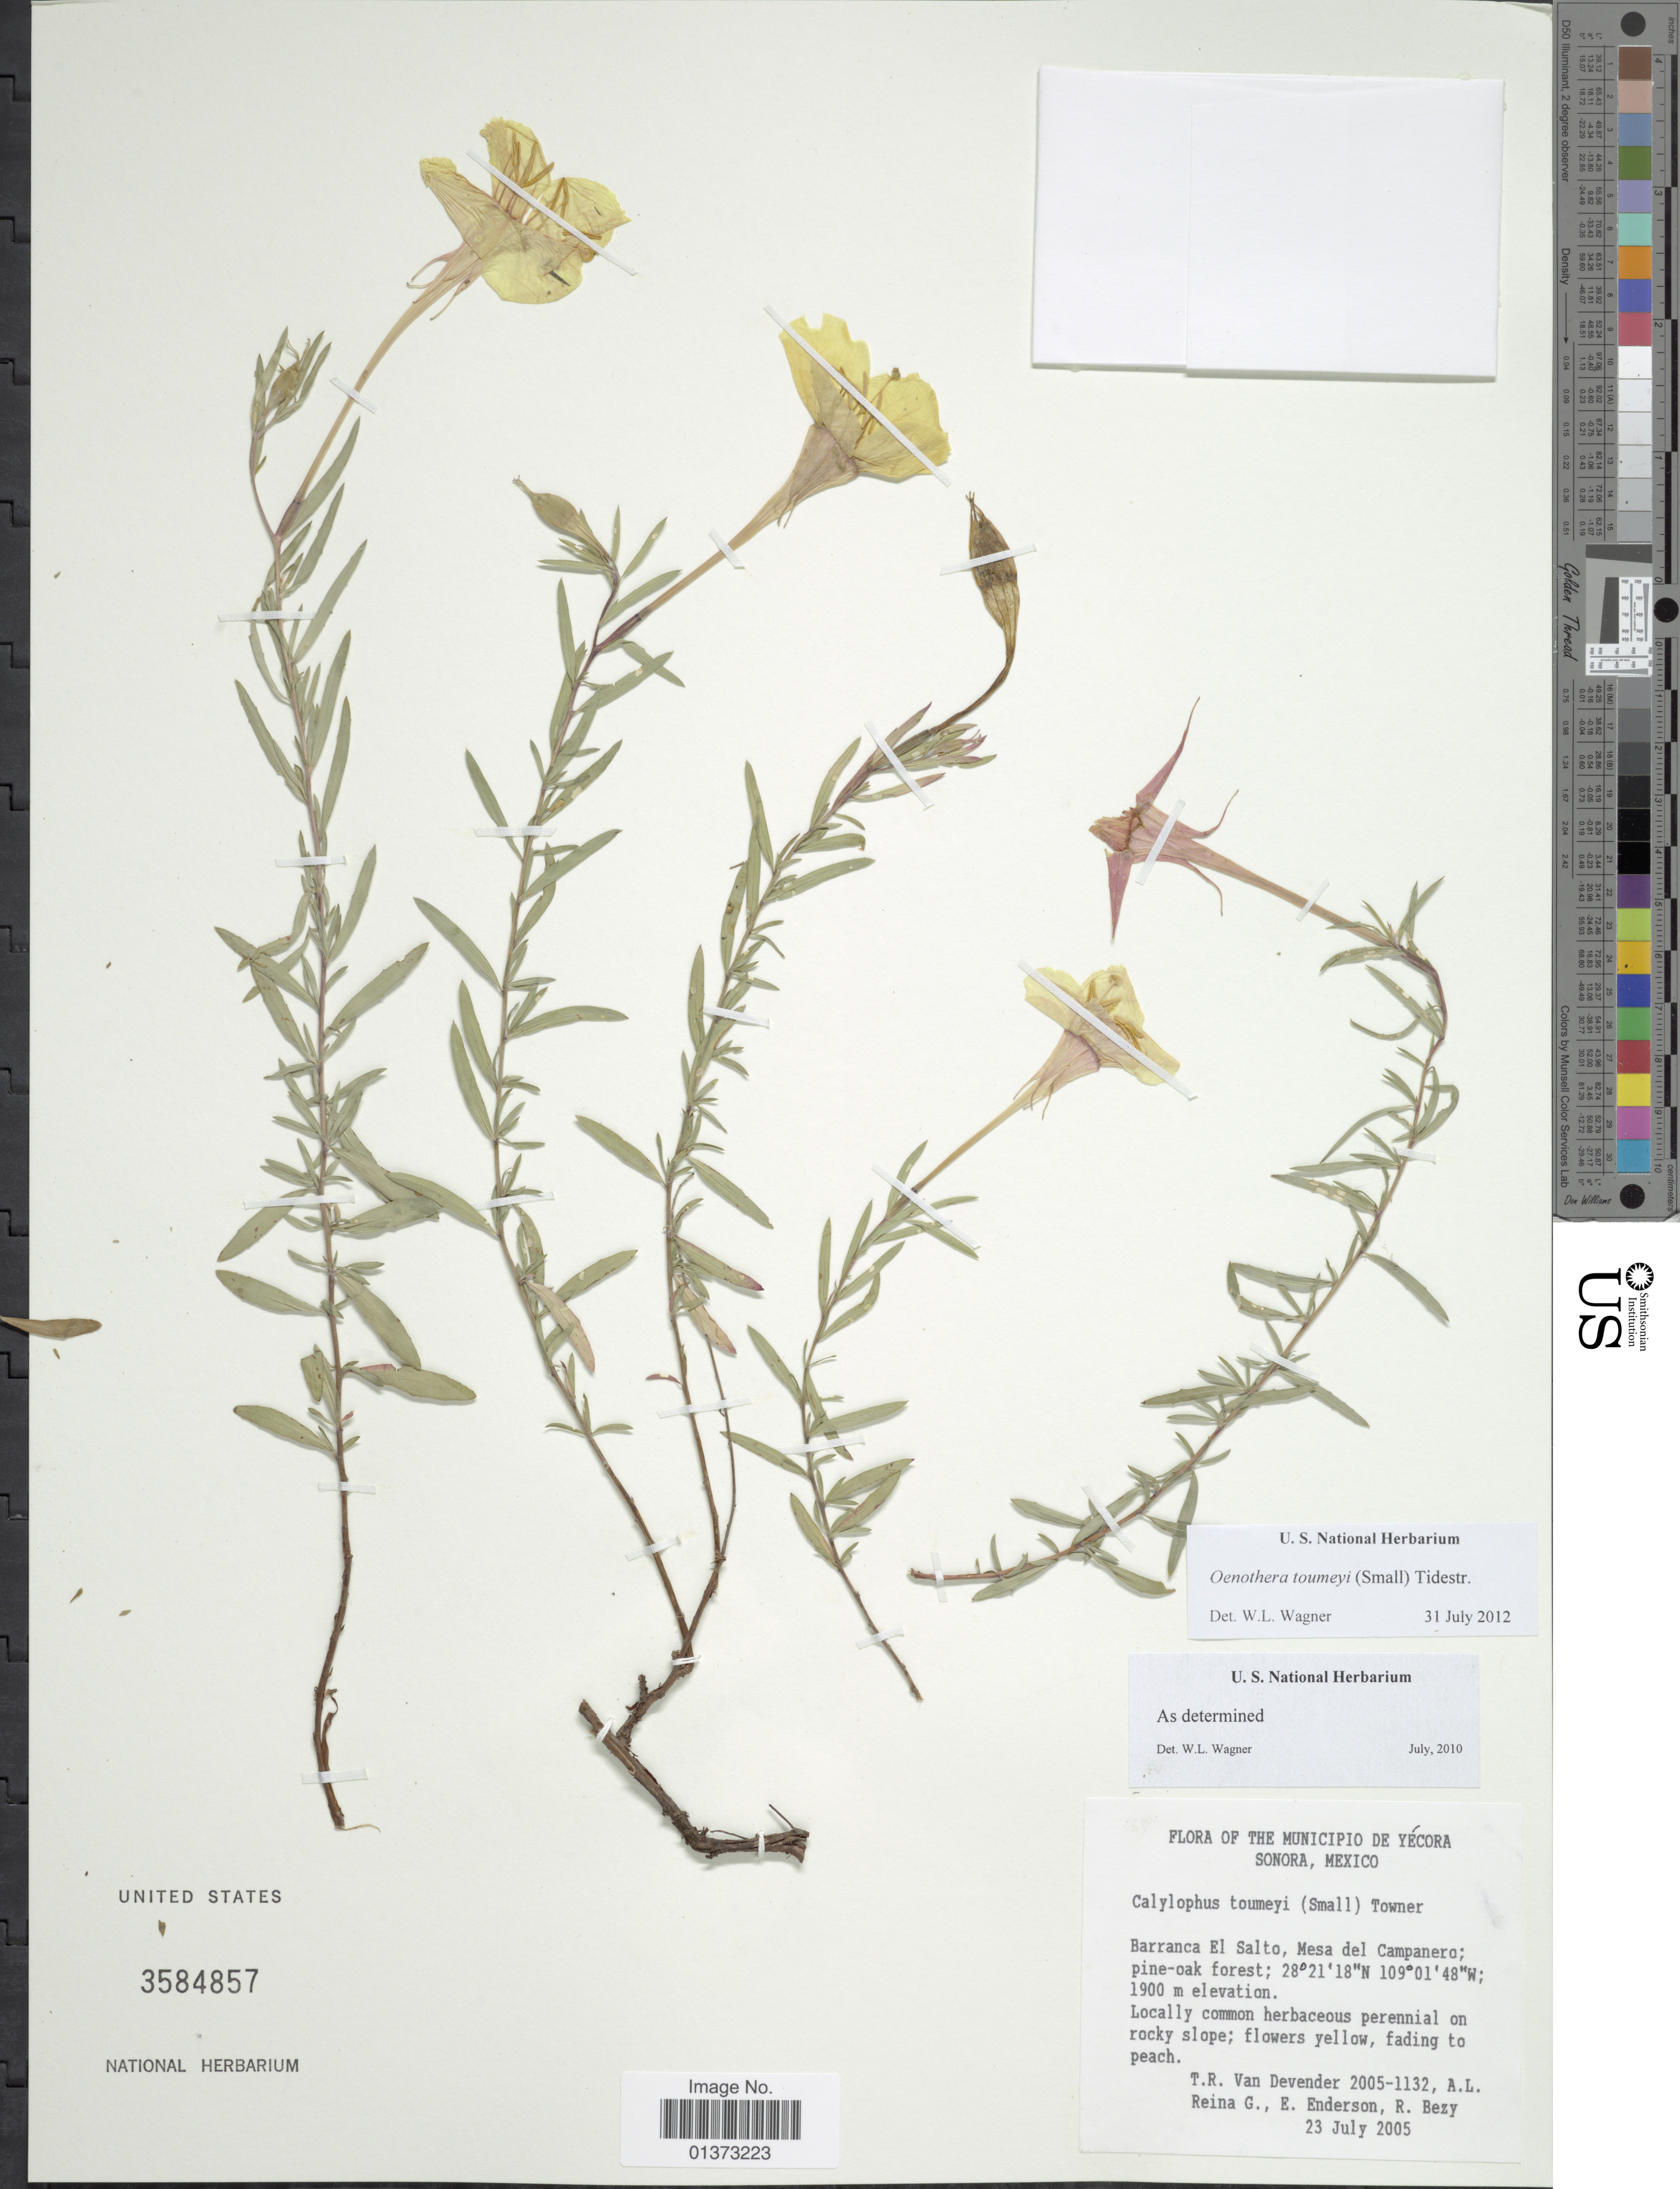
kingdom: Plantae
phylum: Tracheophyta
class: Magnoliopsida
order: Myrtales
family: Onagraceae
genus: Oenothera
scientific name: Oenothera toumeyi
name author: (Small) Tidestr.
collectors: T. R. Van Devender, A. L. Reina G., E. Enderson & R. Bezy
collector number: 2005-1132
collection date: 2005-07-23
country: Mexico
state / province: Sonora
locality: The Municipio de Yécora, Barranca El Salto, Mesa del Campanero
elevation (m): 1900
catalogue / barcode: US 3584857